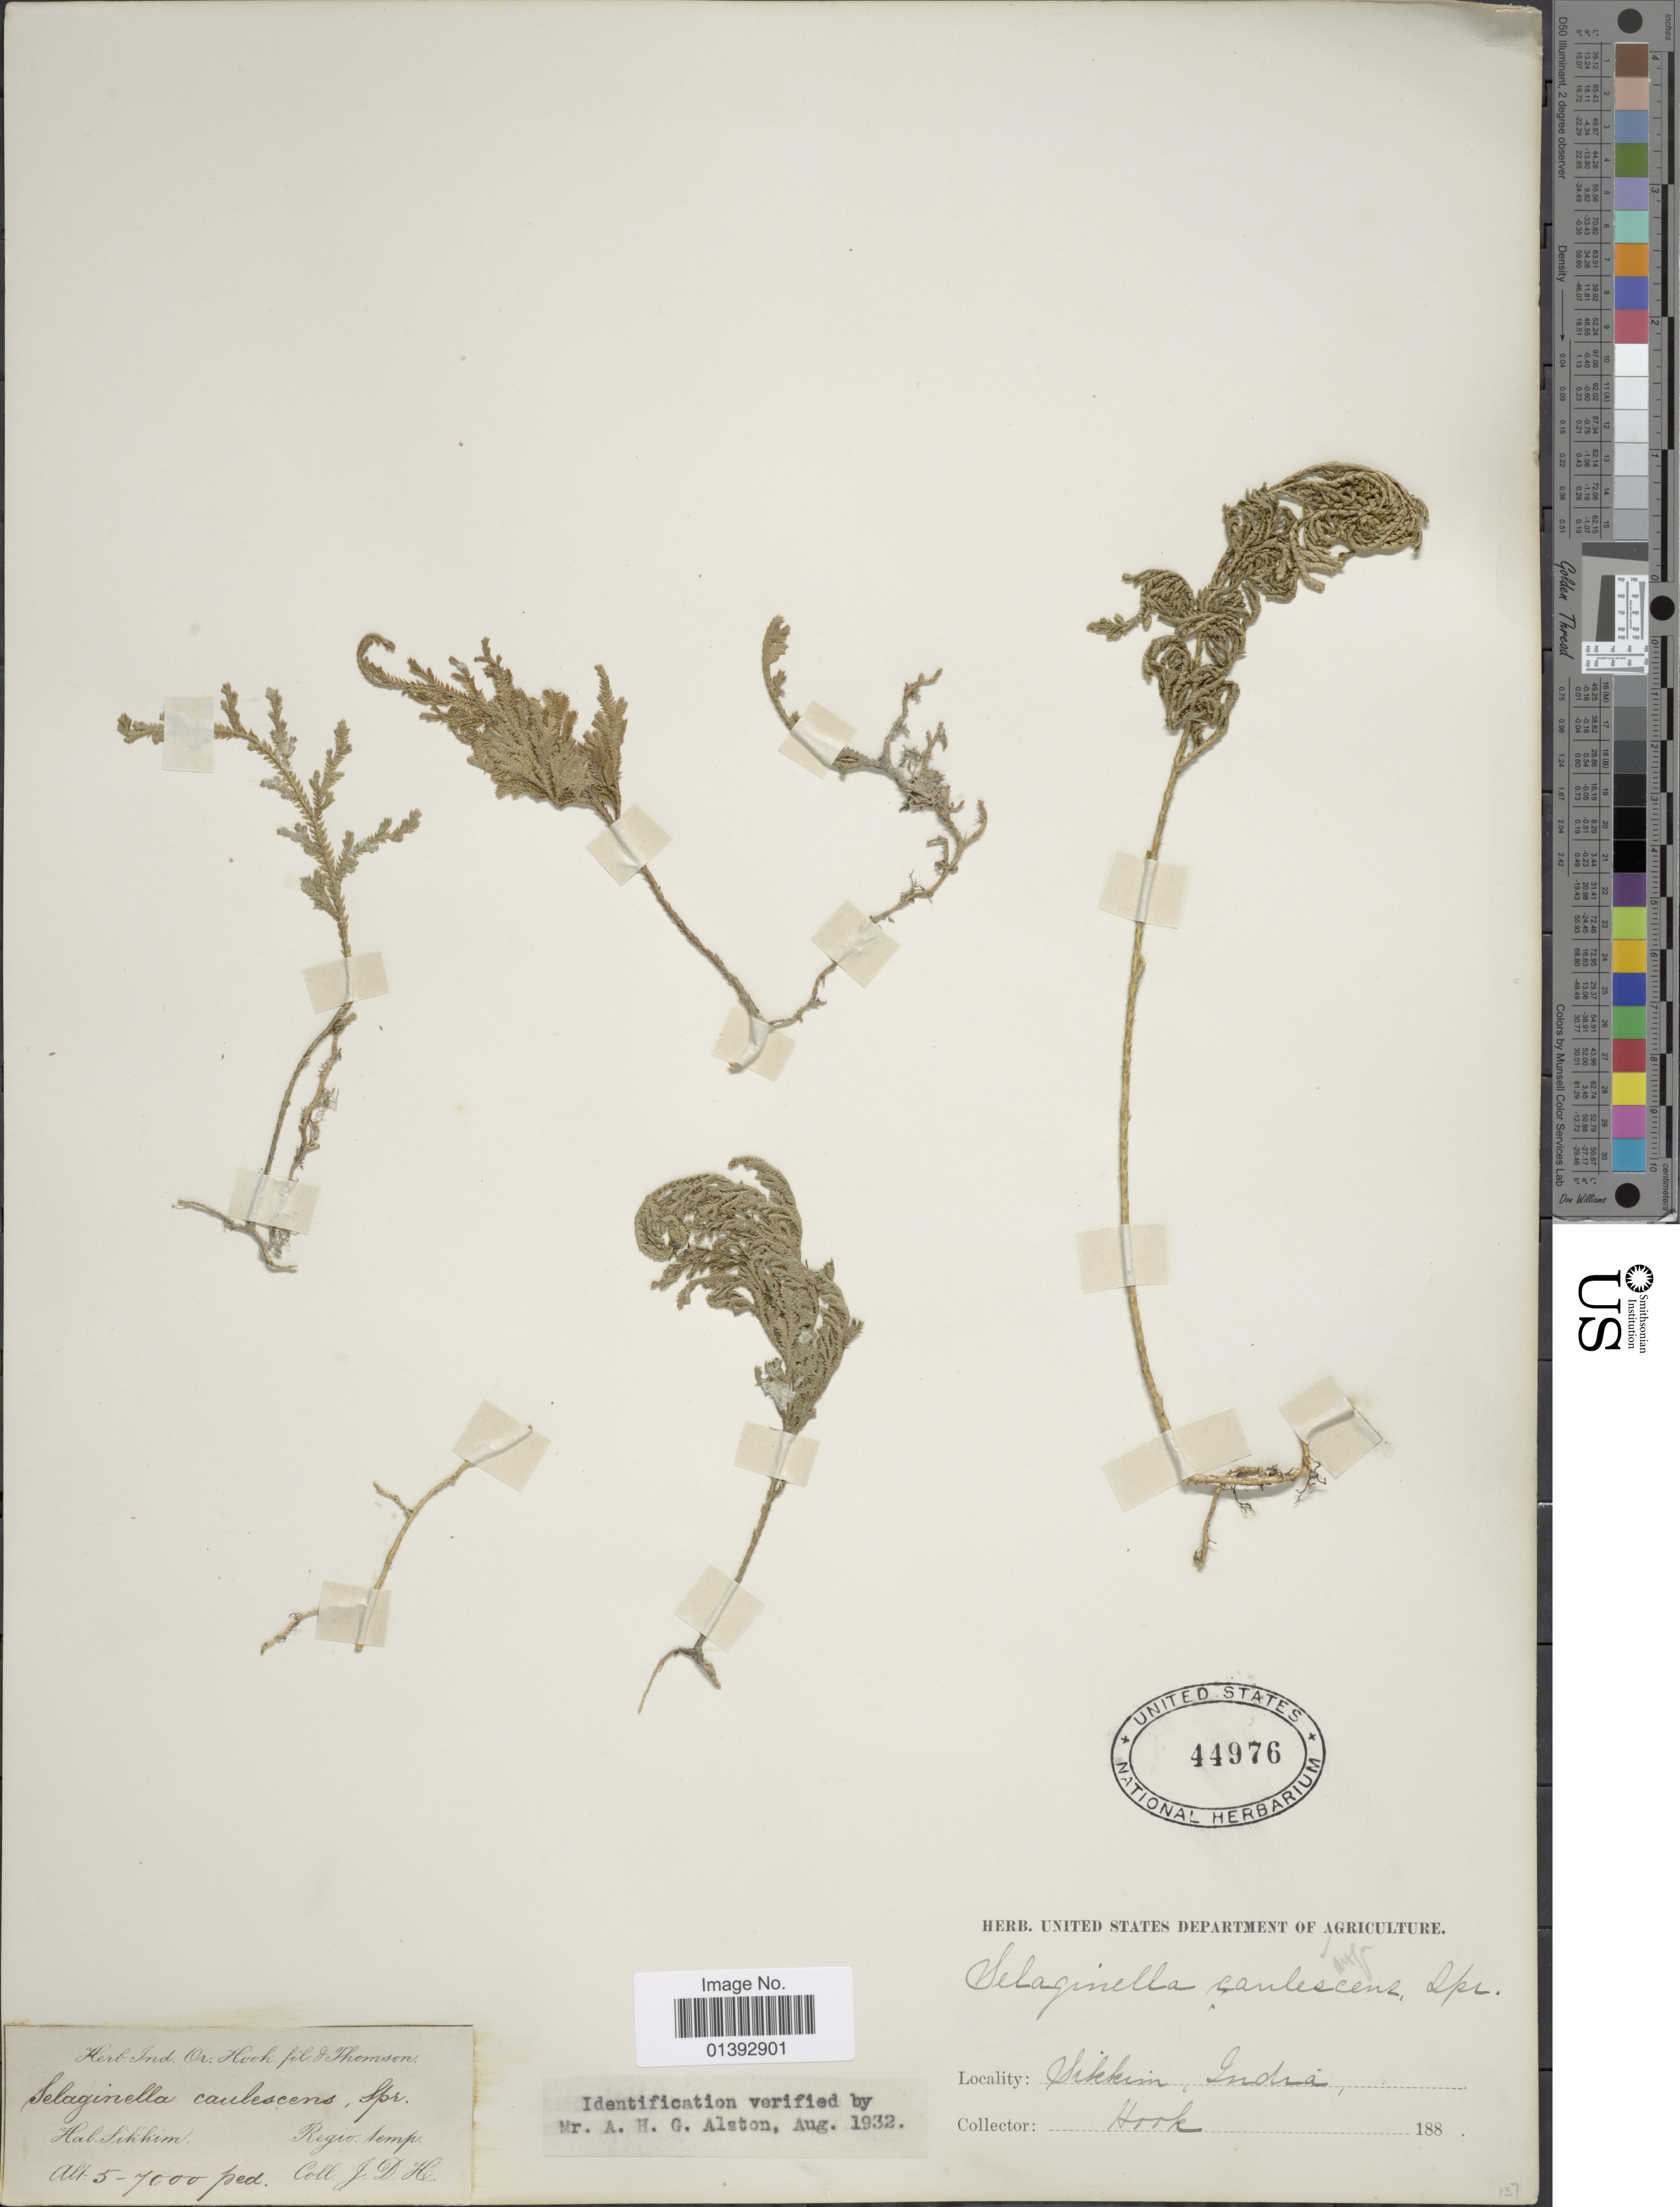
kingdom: Plantae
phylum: Tracheophyta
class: Lycopodiopsida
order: Selaginellales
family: Selaginellaceae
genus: Selaginella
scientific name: Selaginella involvens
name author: (Sw.) Spring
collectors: J. D. Hooker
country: India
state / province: Sikkim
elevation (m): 1524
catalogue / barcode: US 44976